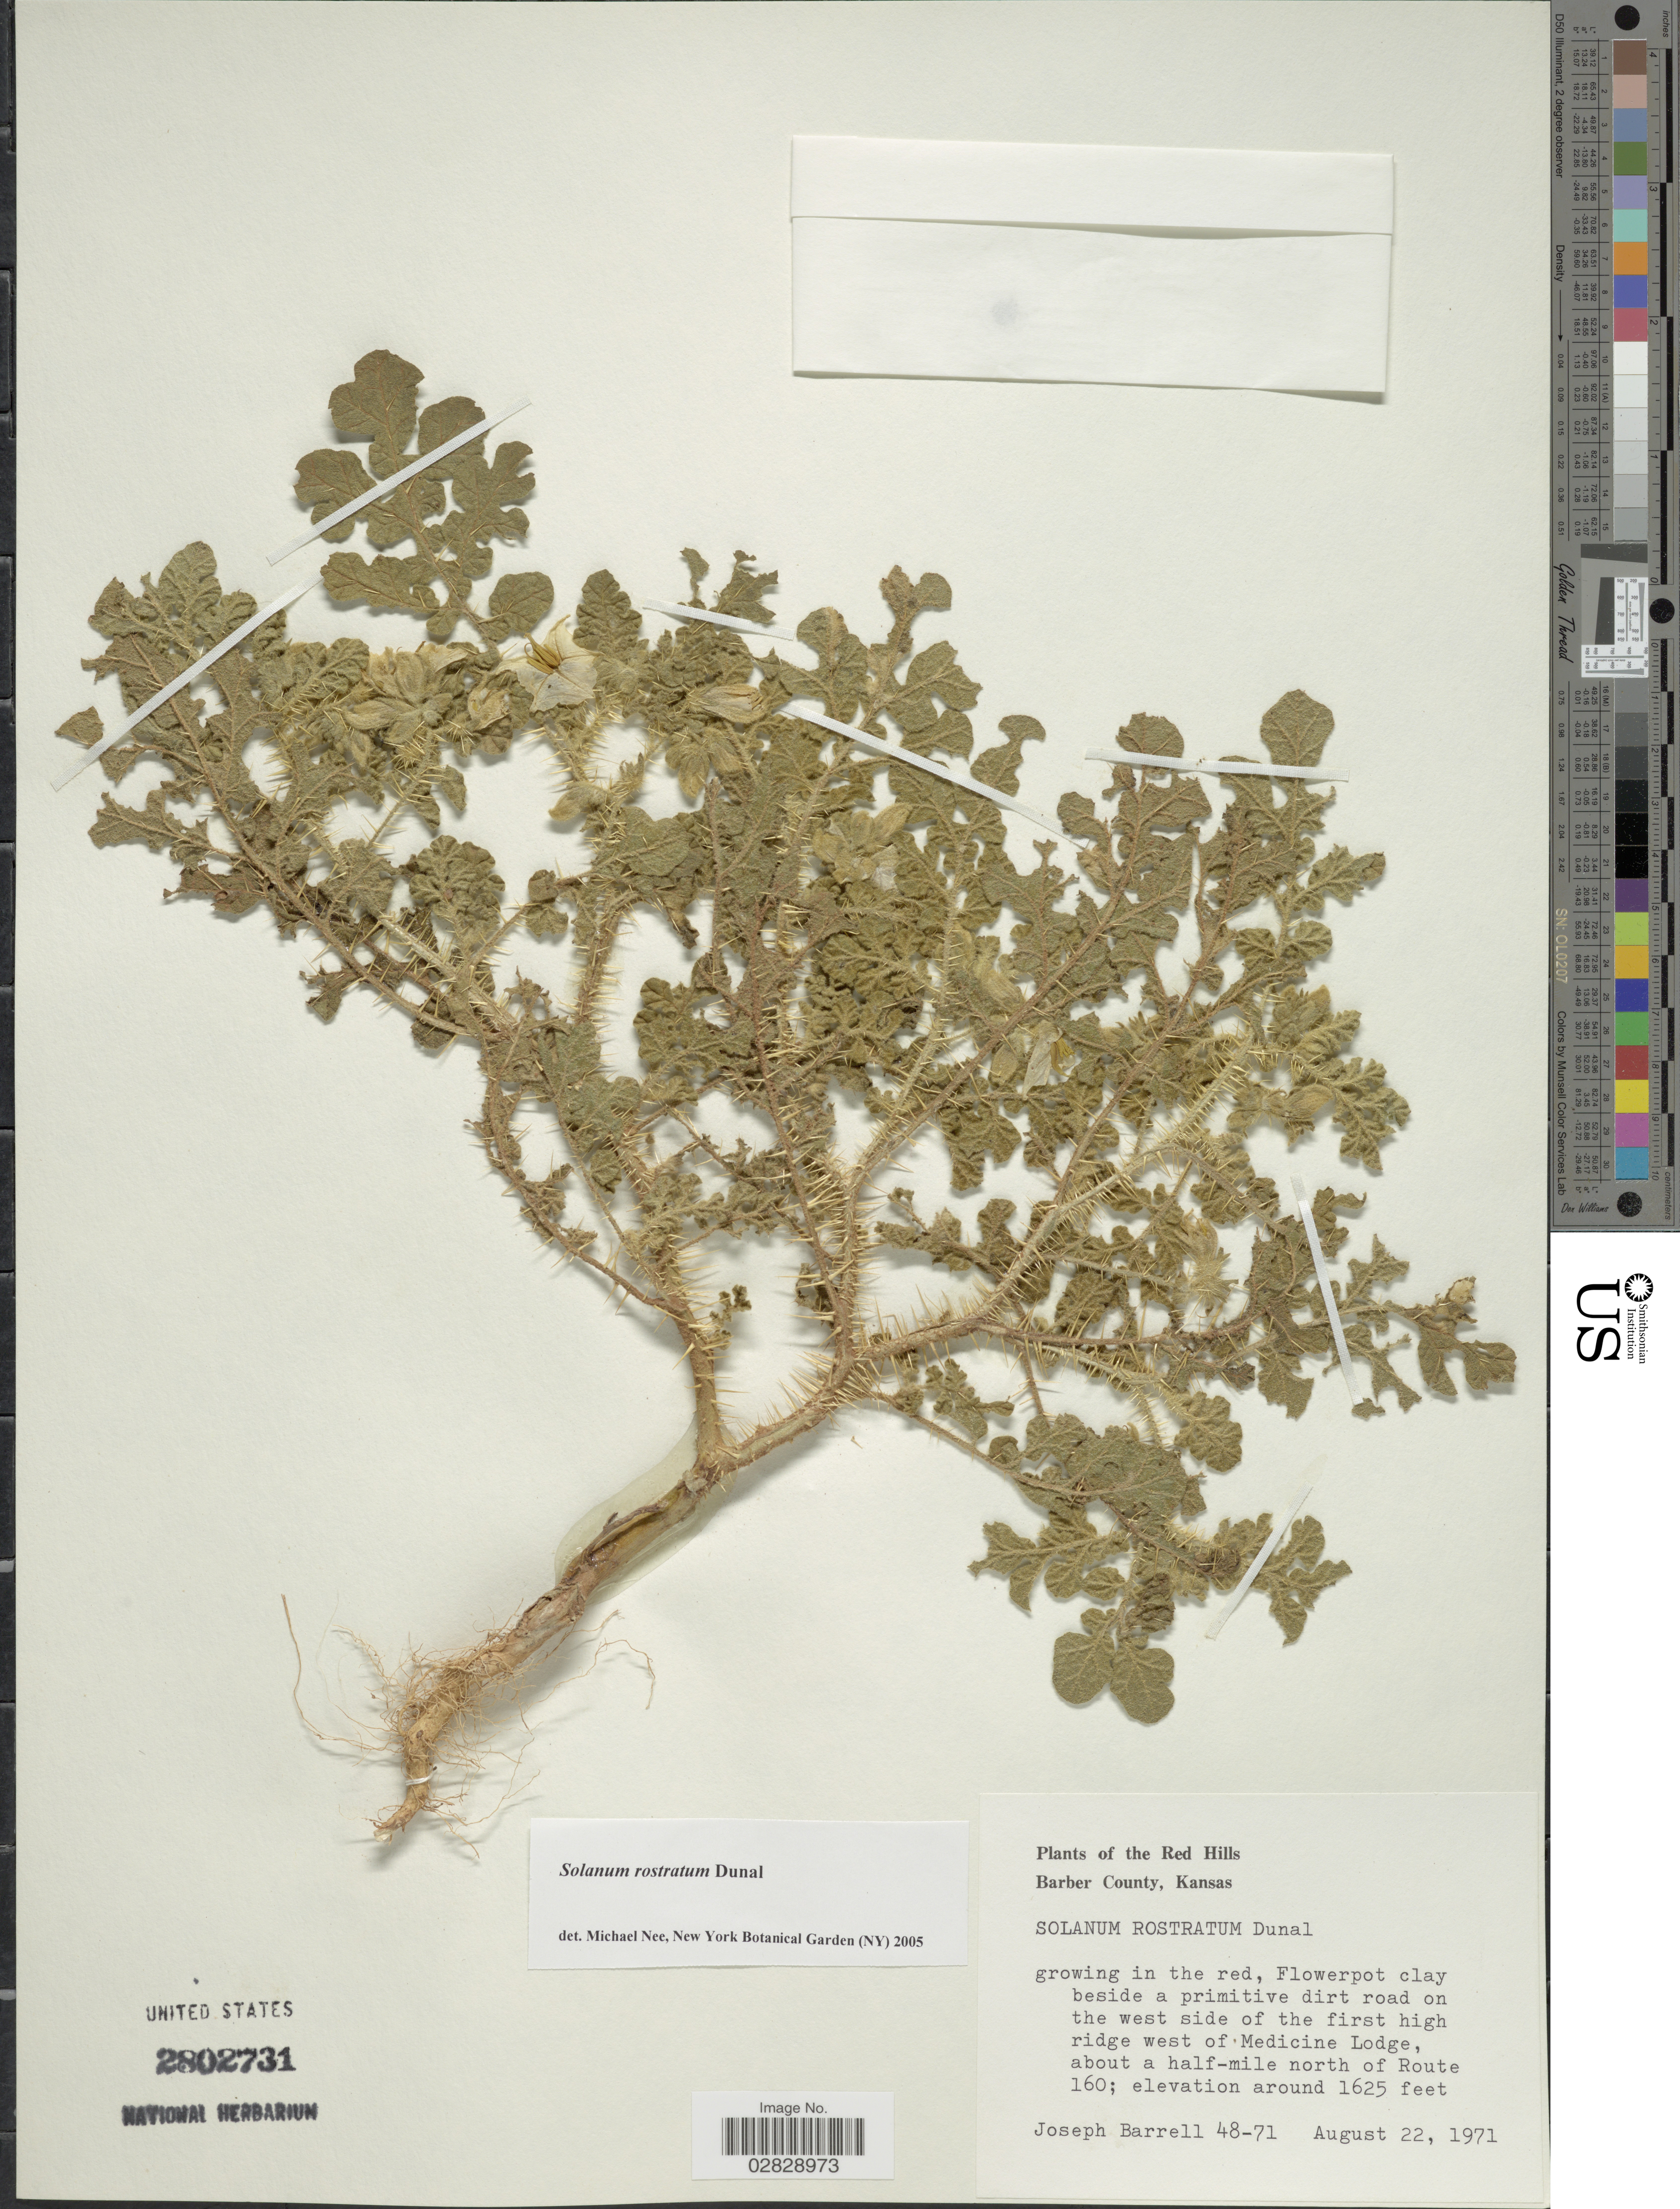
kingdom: Plantae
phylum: Tracheophyta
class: Magnoliopsida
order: Solanales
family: Solanaceae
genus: Solanum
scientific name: Solanum rostratum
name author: Dunal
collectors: J. Barrell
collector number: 48-71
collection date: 1971-08-22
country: United States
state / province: Kansas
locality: Red Hills. Barber County. Beside a primitive dirt road on the west side of the first high ridge west of Medicine Lodge, about a half-mile north of Route 160.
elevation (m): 495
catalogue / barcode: US 2802731